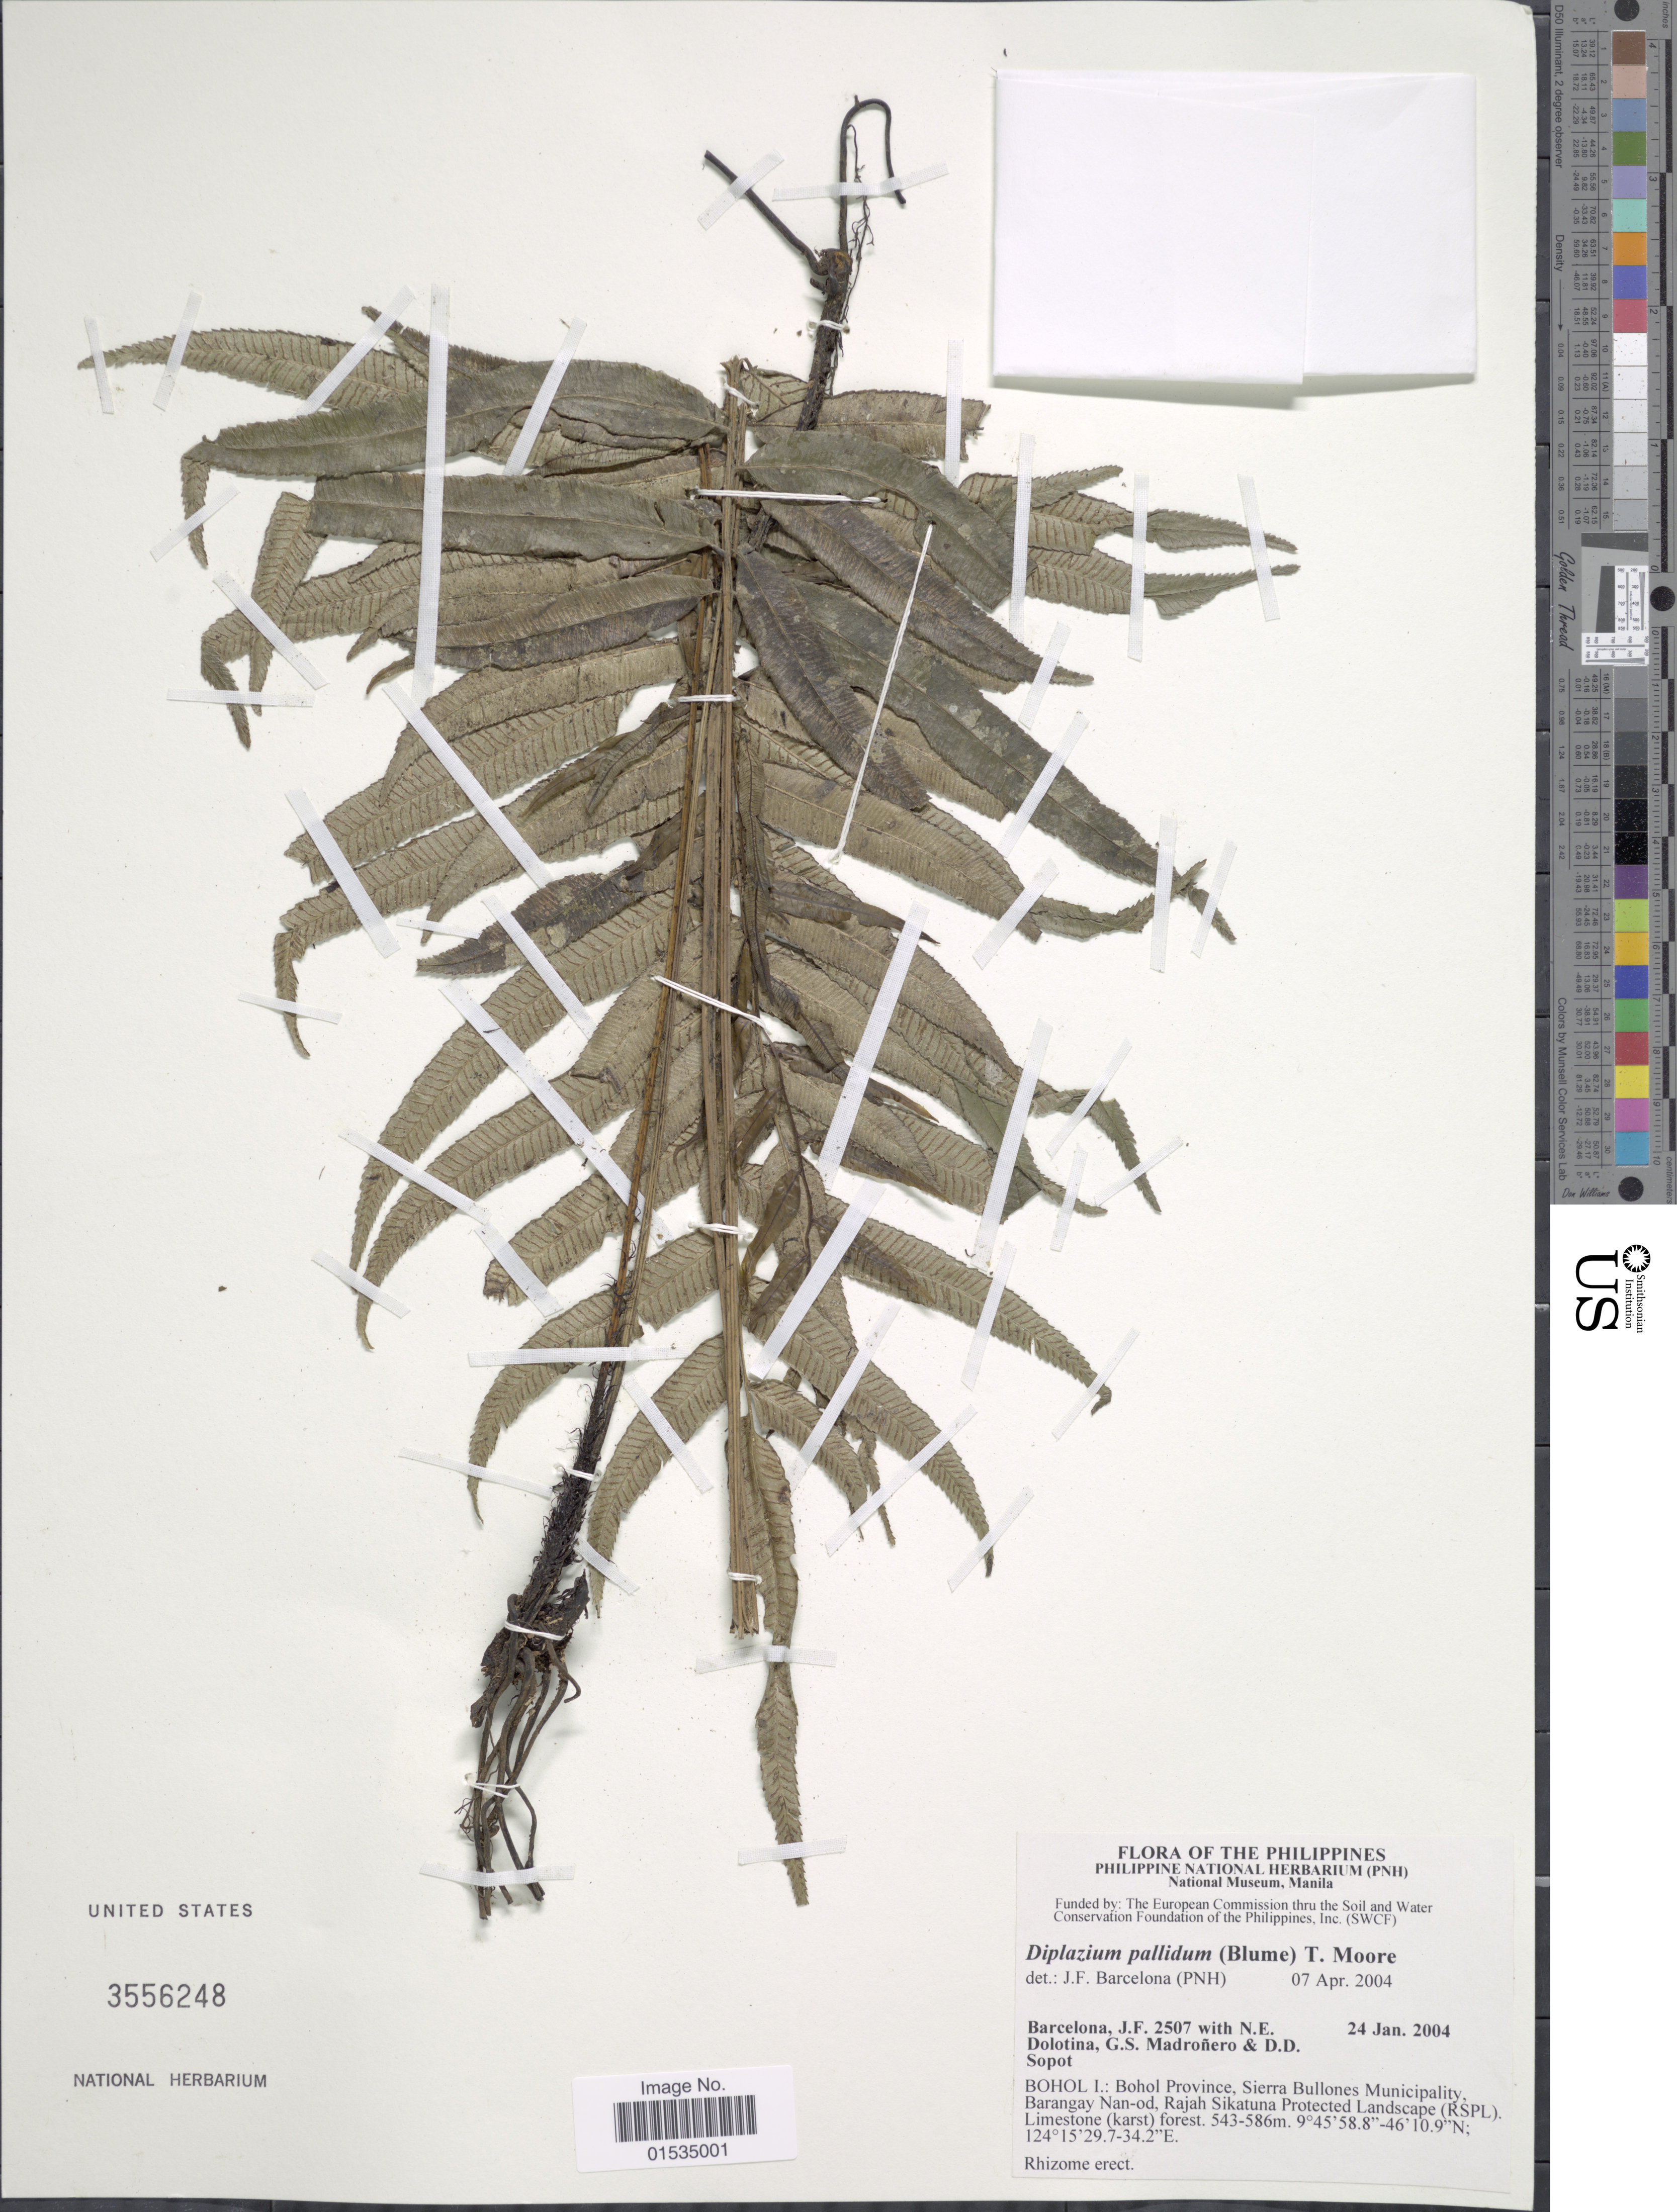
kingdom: Plantae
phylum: Tracheophyta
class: Polypodiopsida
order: Polypodiales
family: Athyriaceae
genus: Diplazium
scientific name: Diplazium pallidum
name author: (Blume) T. Moore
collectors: J. F. Barcelona, N. Dolotina, G. Madroñero & D. Sopot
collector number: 2507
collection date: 2004-01-24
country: Philippines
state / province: Central Visayas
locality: Bohol Province, Sierra Bullones Municipality, Barangay Nan-od, Rajah Sikatuna Protected Landscape (RSPL), Limestone (karst)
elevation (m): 543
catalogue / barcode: US 3556248